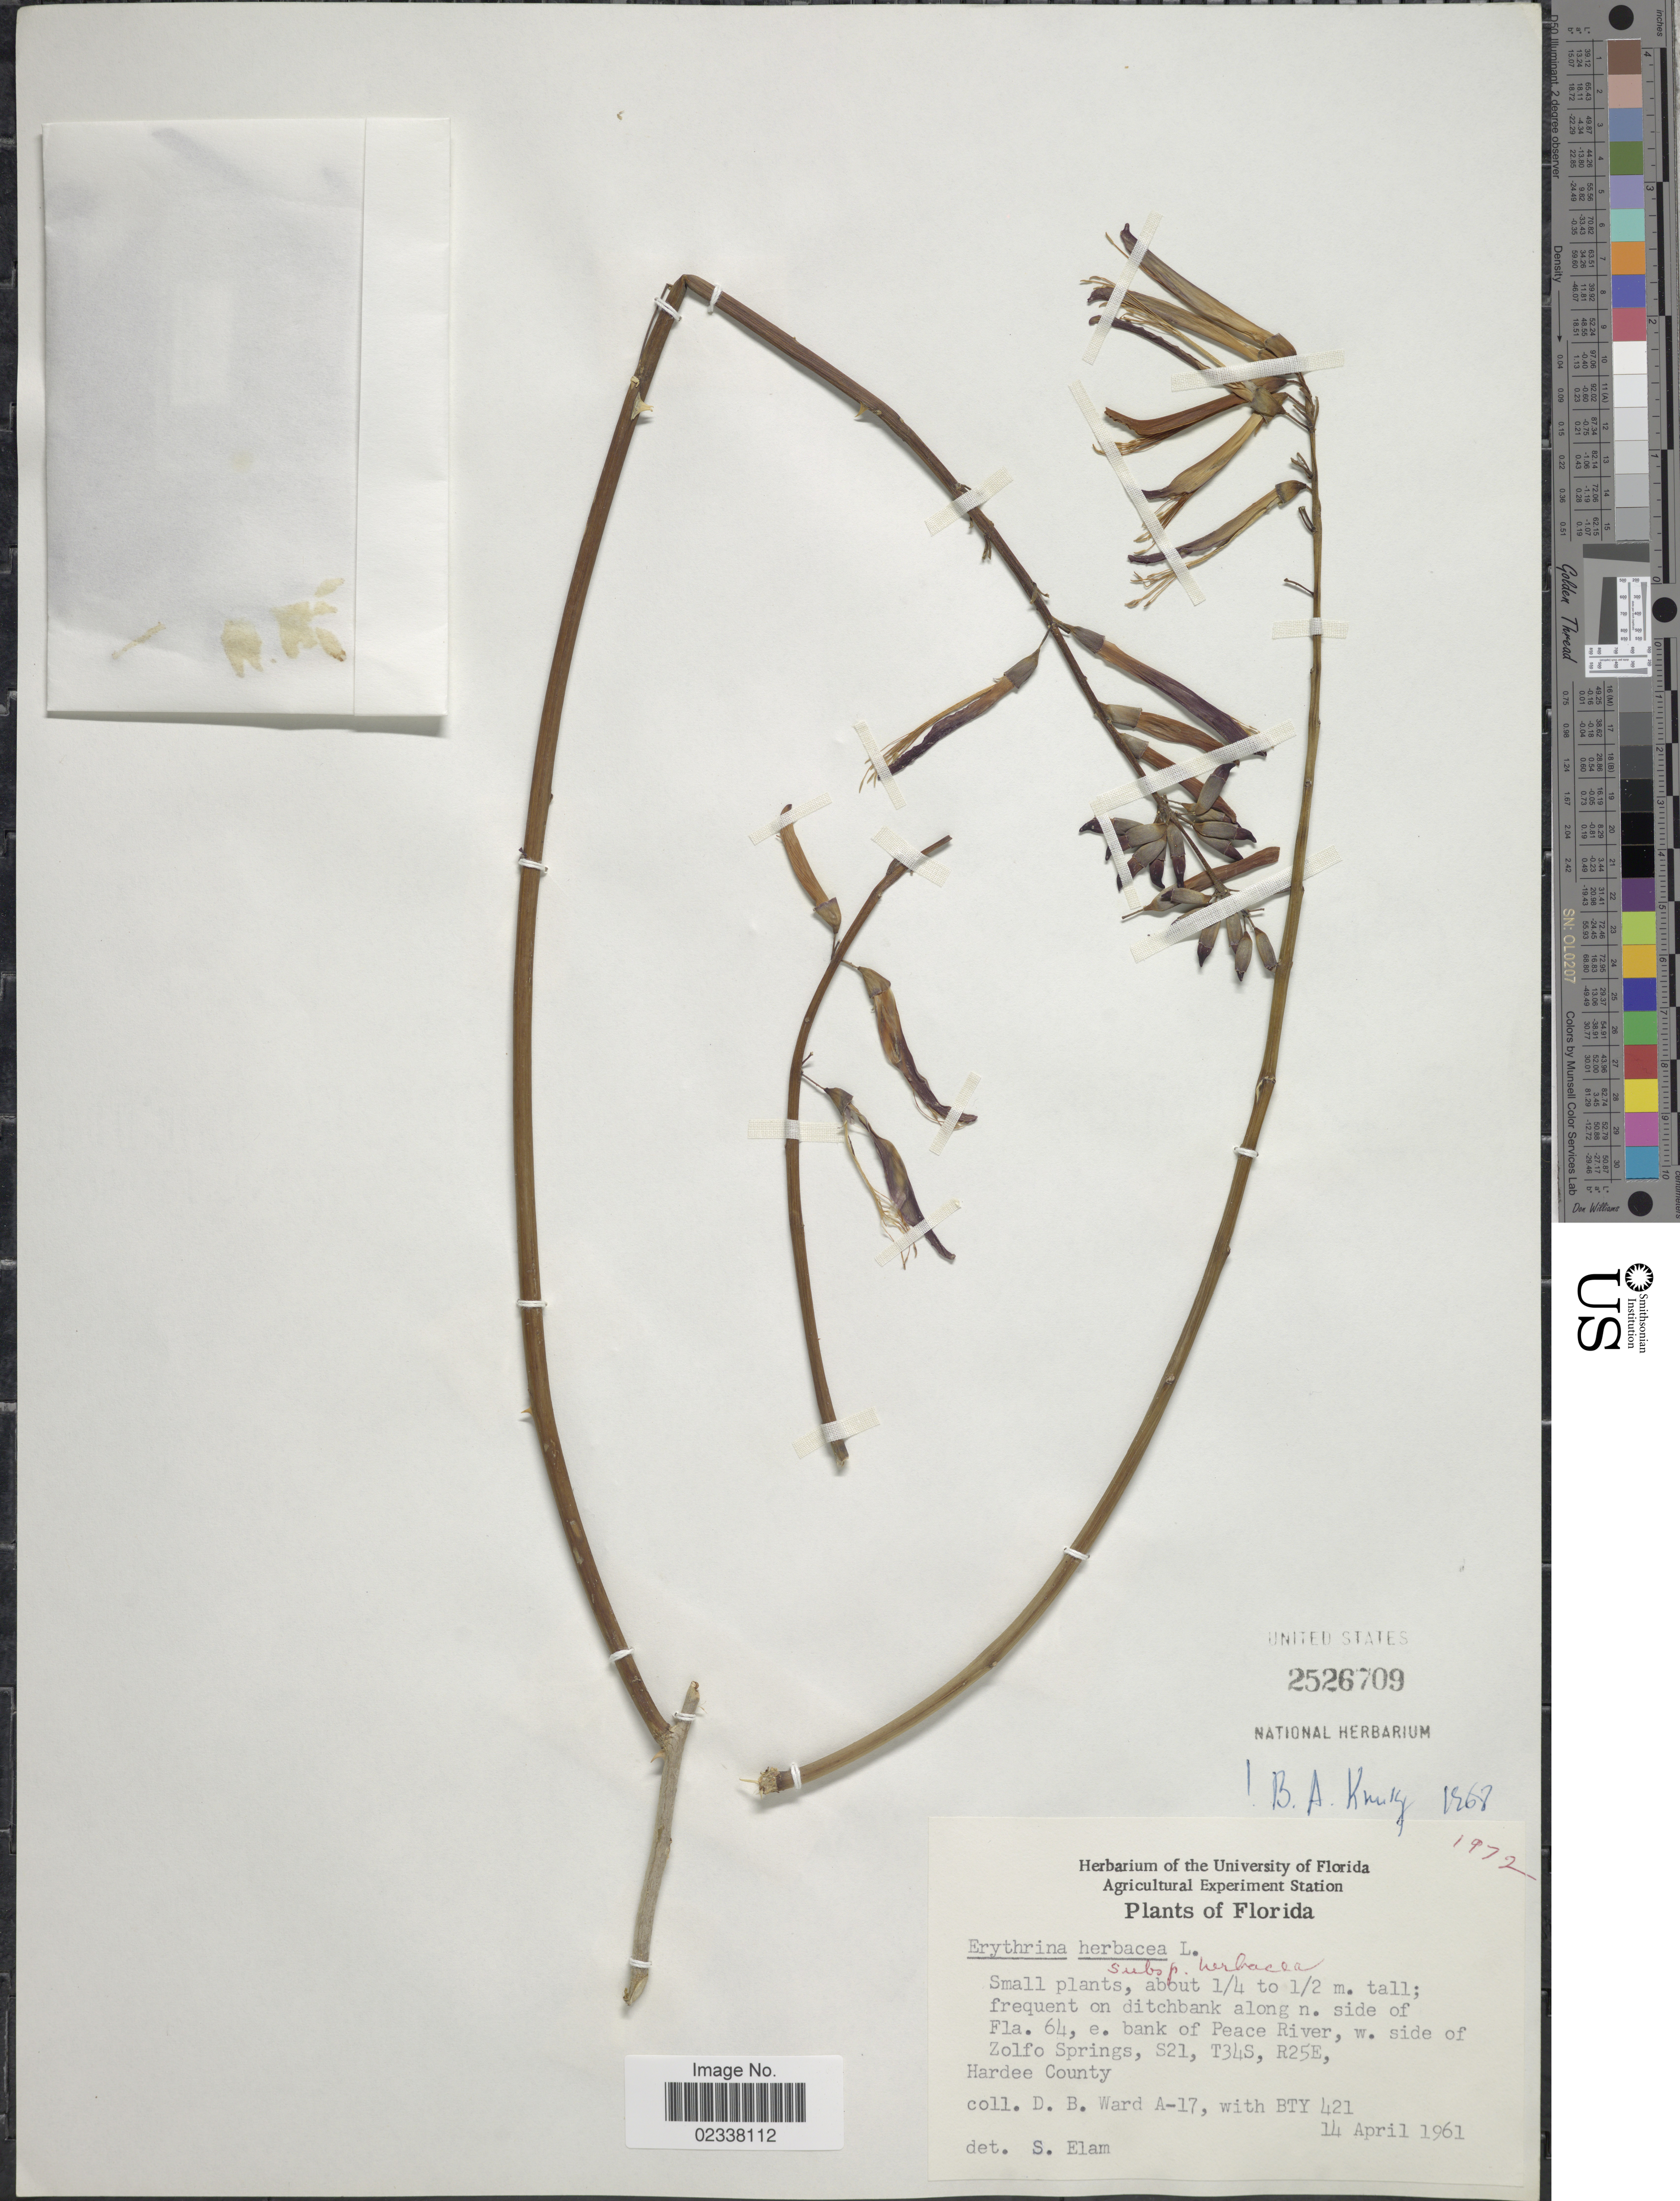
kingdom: Plantae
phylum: Tracheophyta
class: Magnoliopsida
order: Fabales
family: Fabaceae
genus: Erythrina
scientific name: Erythrina herbacea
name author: L.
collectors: D. B. Ward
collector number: A-17/BTY 421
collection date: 1961-04-14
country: United States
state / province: Florida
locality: Along n. side of Fla. 64, e. bank of Peace River, w. side of Zolfo Springs, S21, T34S, R25E, Hardee County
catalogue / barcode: US 2526709